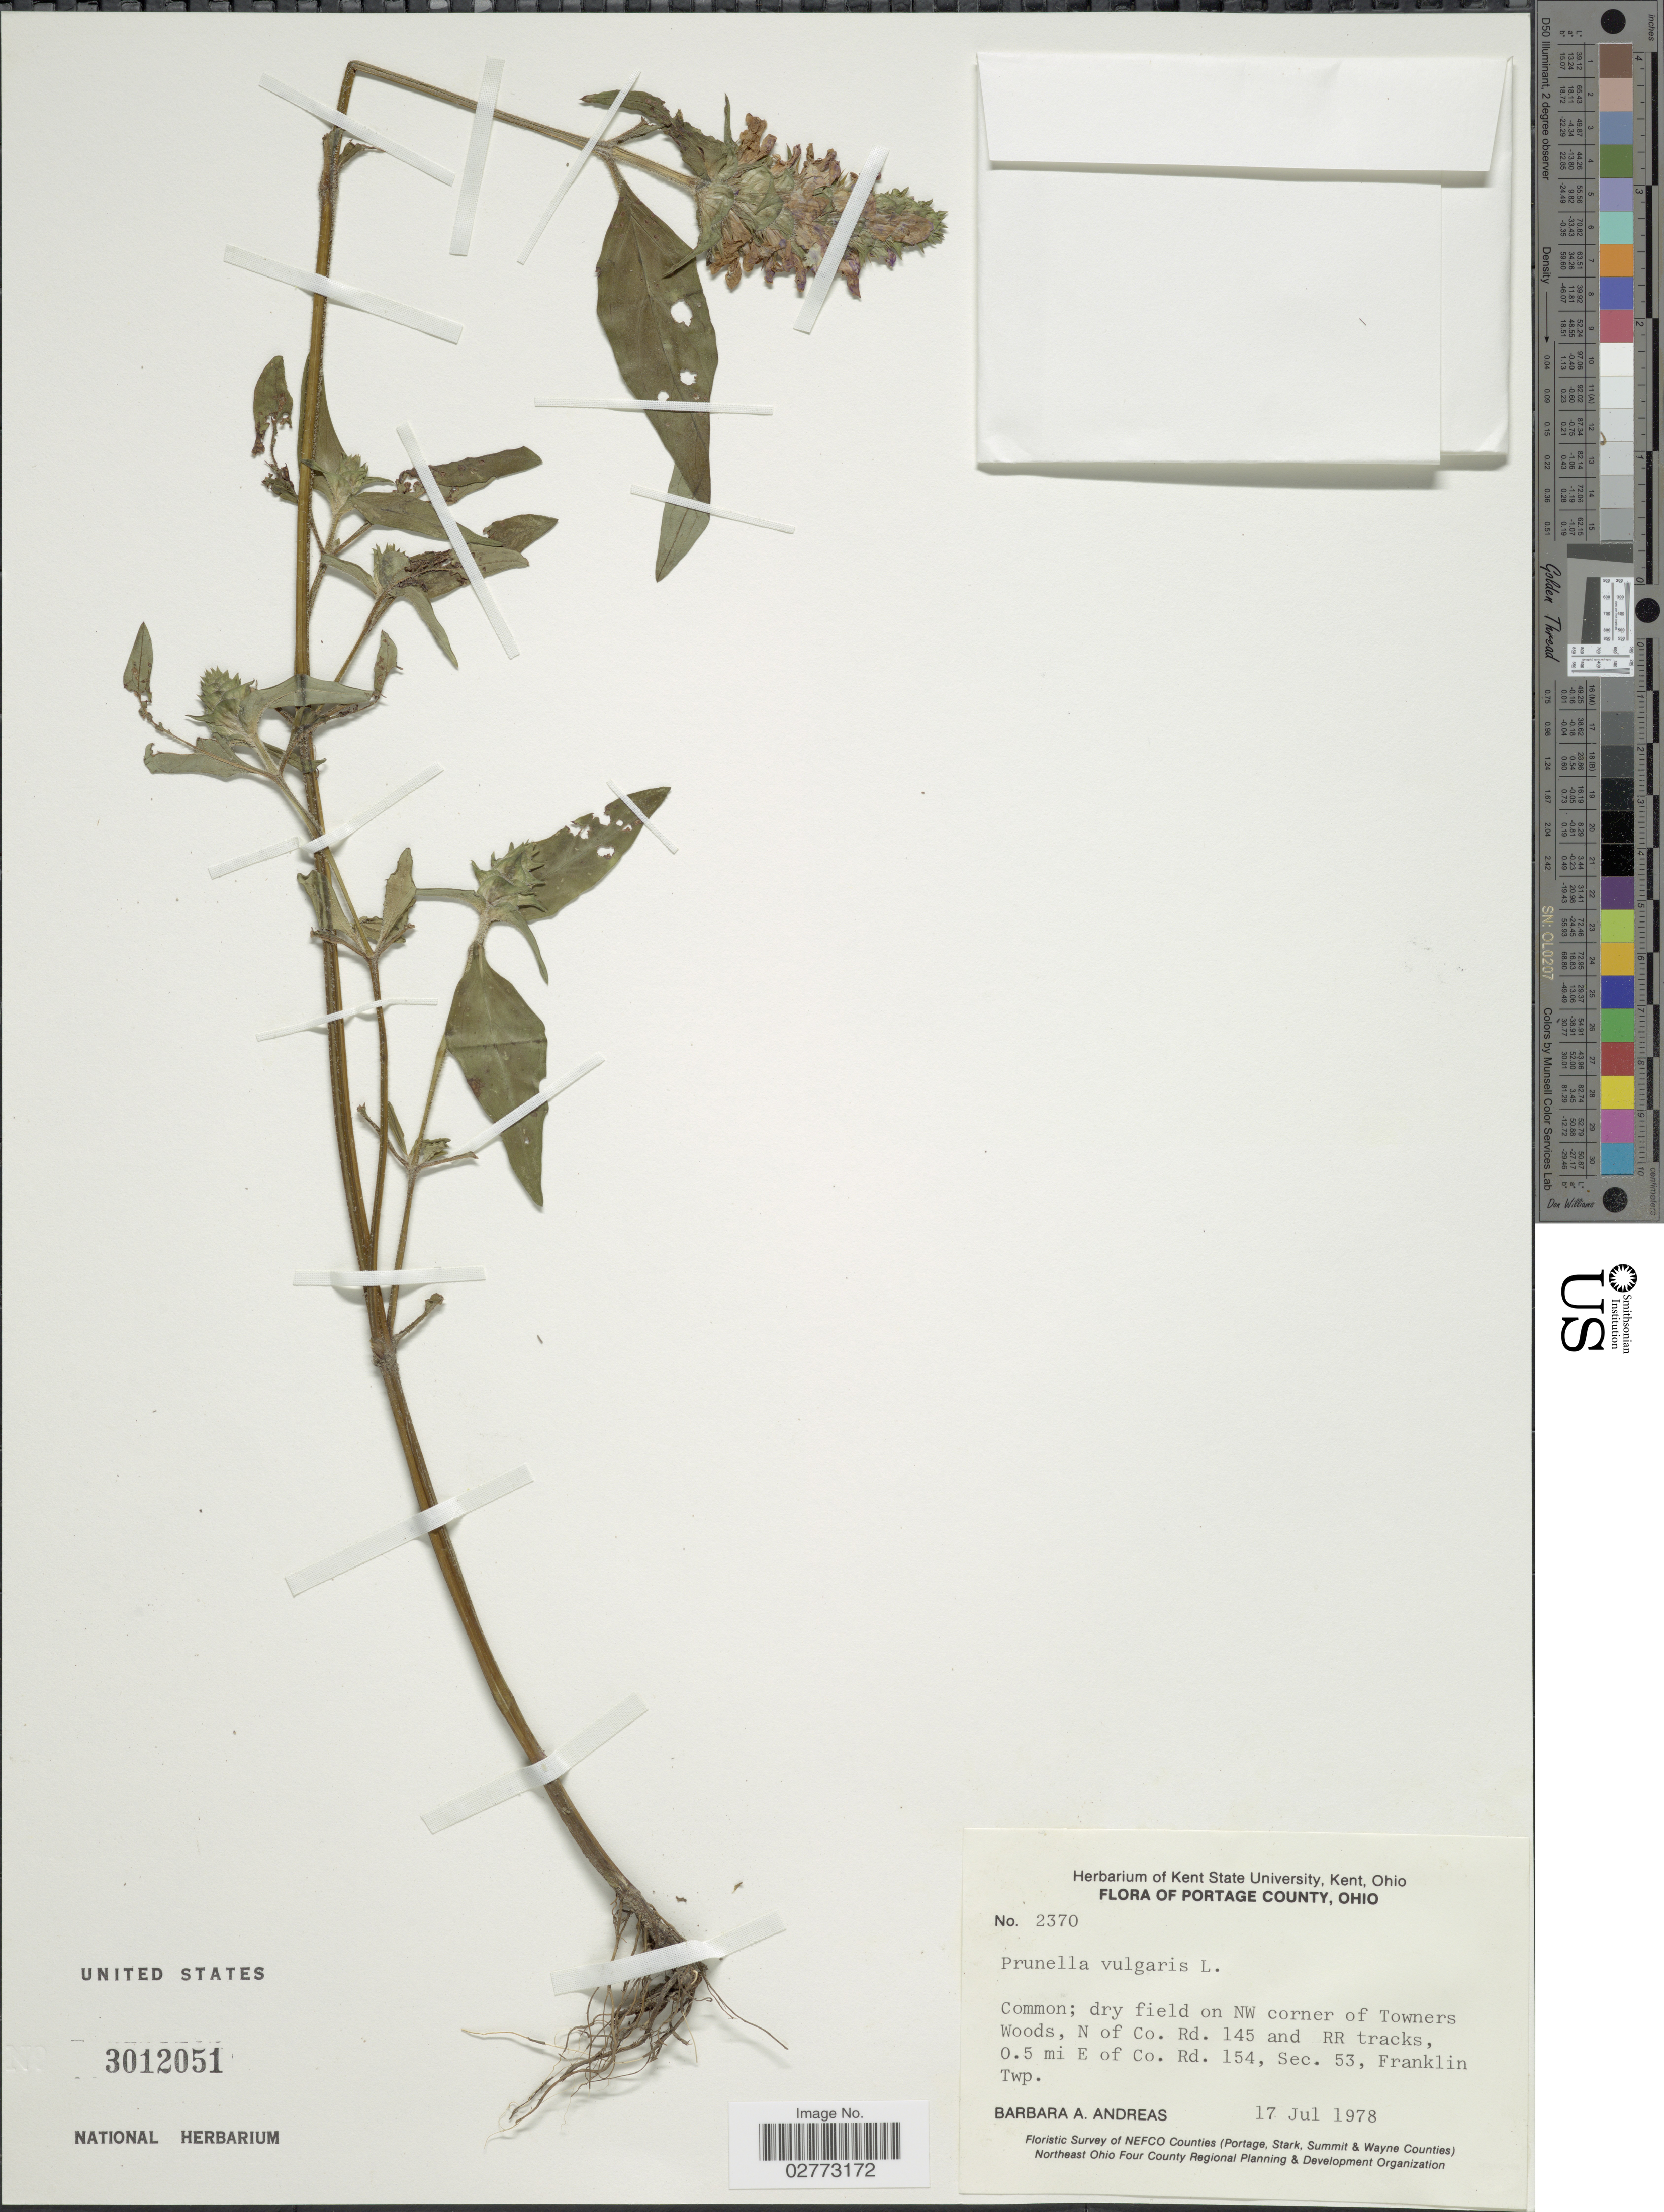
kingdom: Plantae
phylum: Tracheophyta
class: Magnoliopsida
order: Lamiales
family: Lamiaceae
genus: Prunella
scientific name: Prunella vulgaris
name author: L.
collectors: B. A. Andreas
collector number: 2370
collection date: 1978-07-17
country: United States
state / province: Ohio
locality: Portage County, dry field on NW corner of Towners Woods, N of Co. Rd. 145 and RR tracks, 0.5 mi E of Co. Rd. 154, Sec. 53, Franklin Twp.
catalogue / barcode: US 3012051